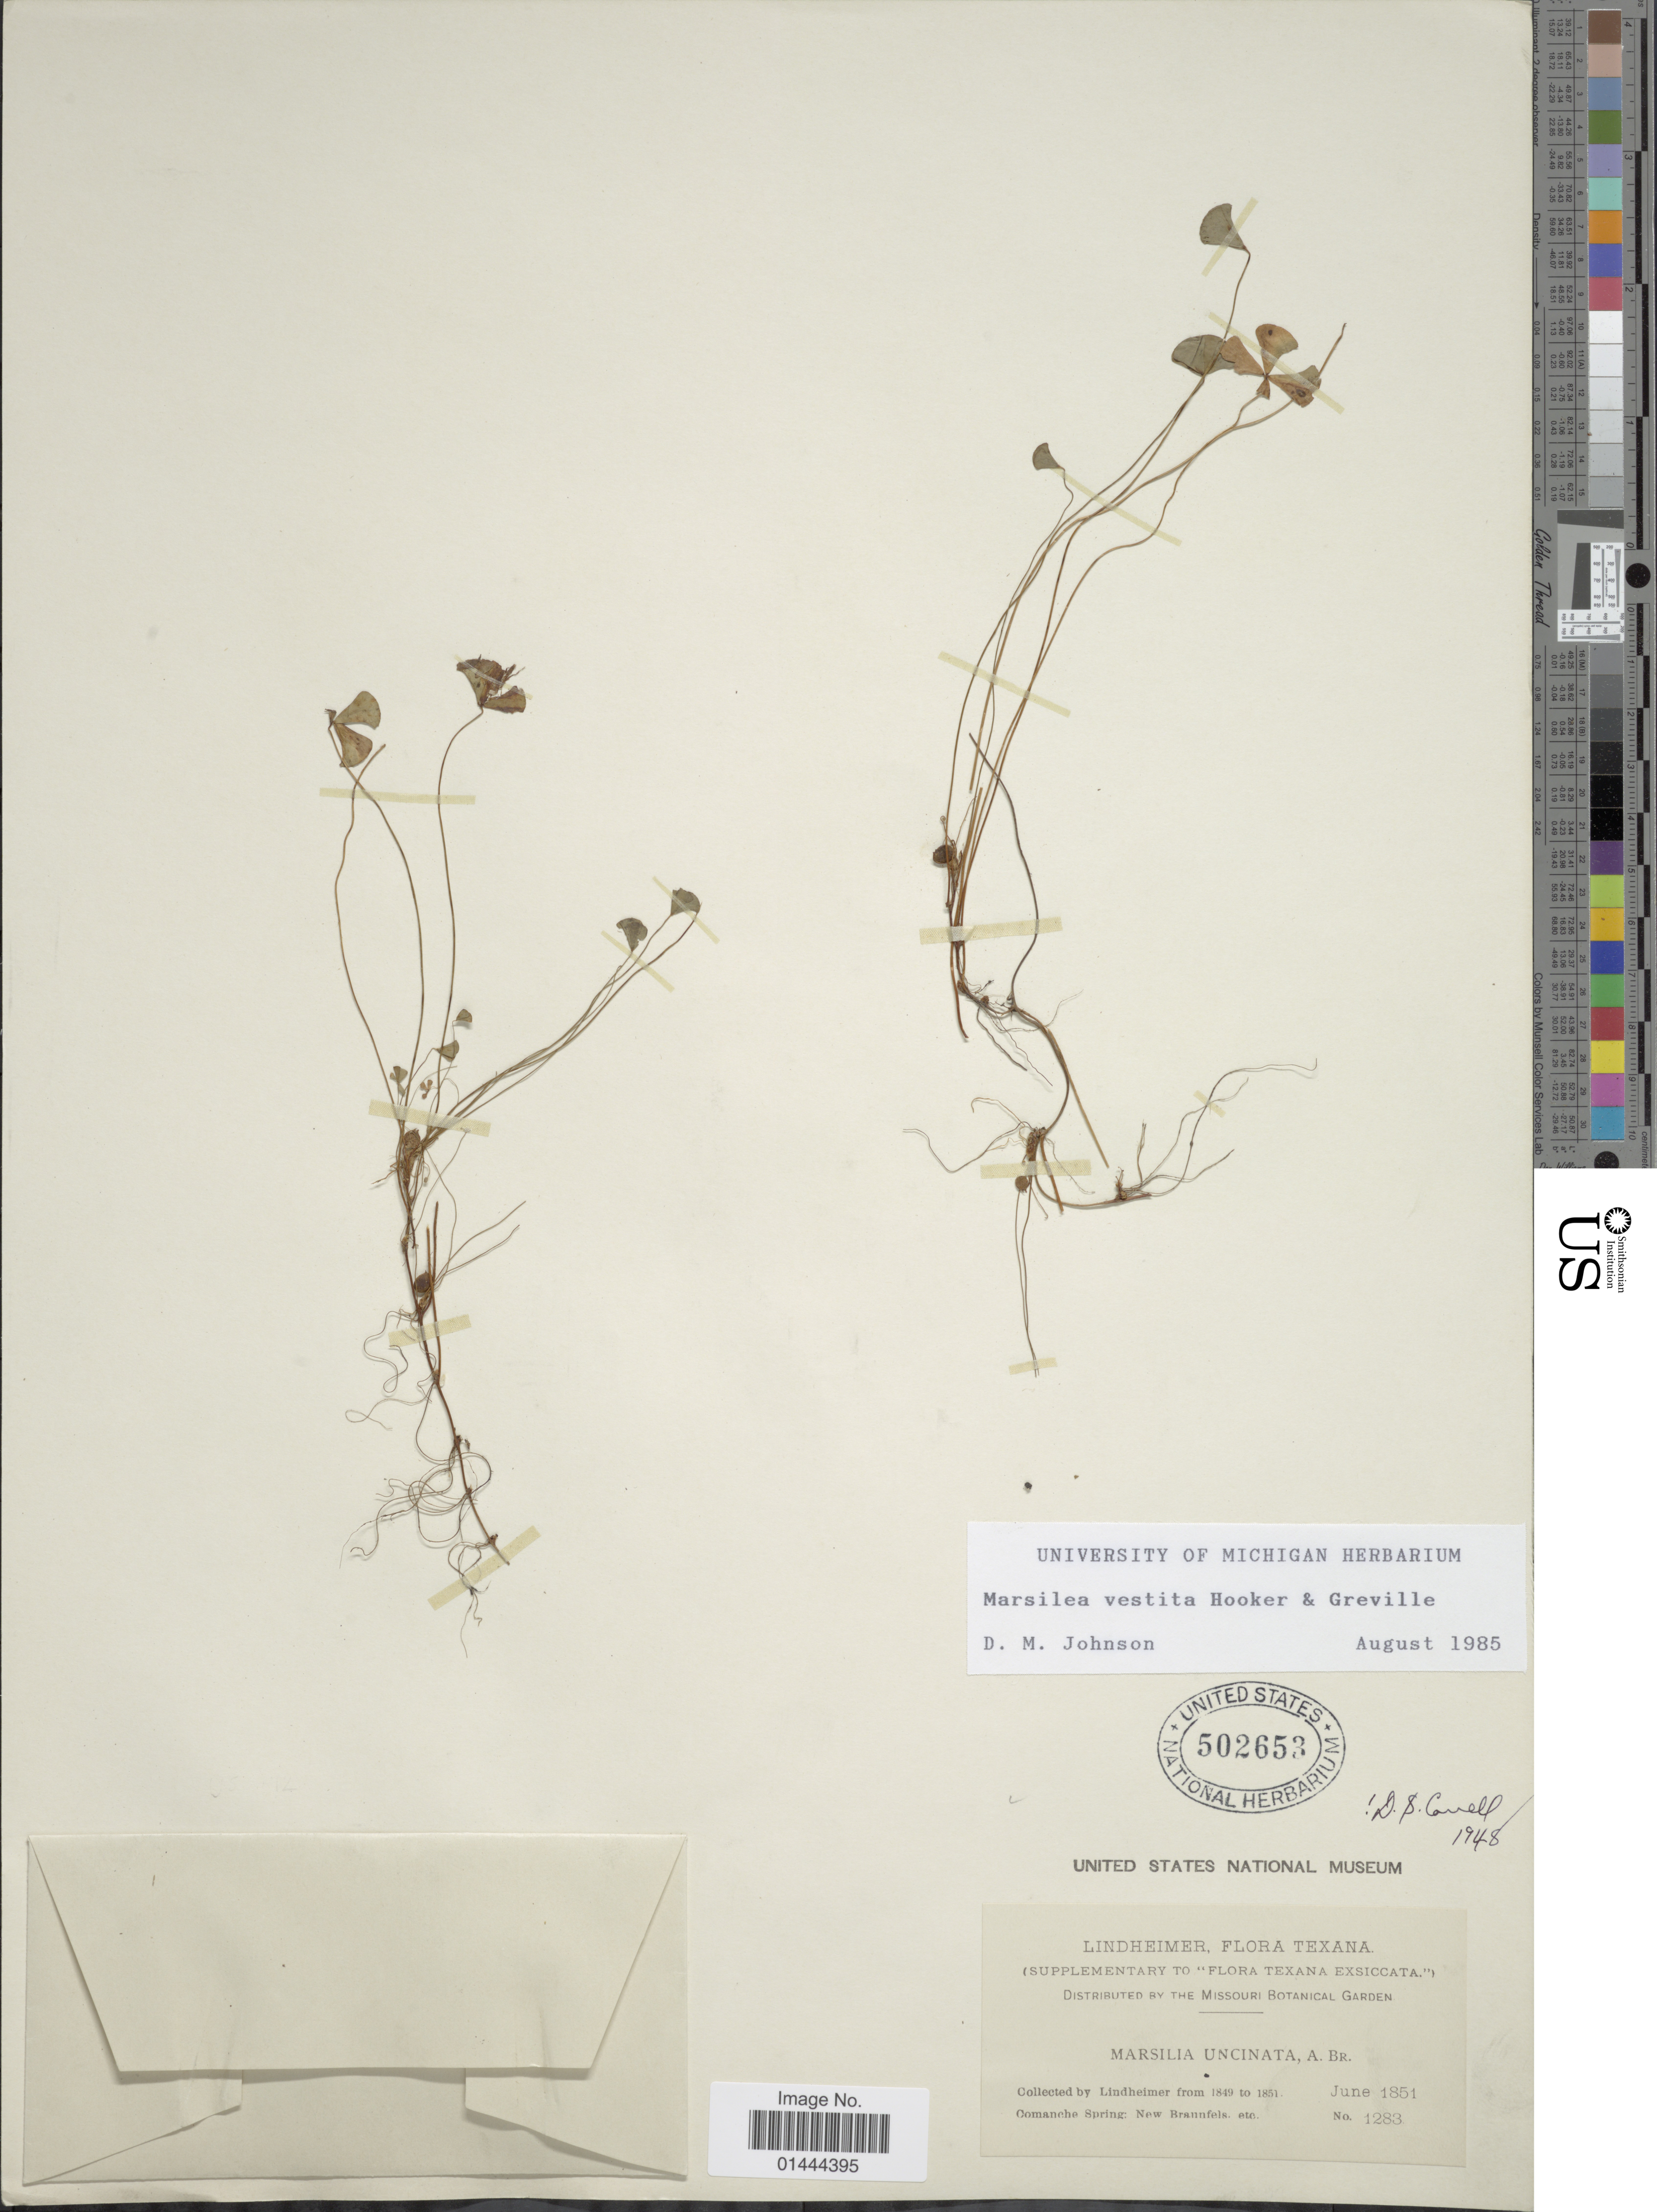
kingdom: Plantae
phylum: Tracheophyta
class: Polypodiopsida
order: Salviniales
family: Marsileaceae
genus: Marsilea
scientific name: Marsilea vestita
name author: Hook. & Grev.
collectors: F. J. Lindheimer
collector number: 1283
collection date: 1851-06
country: United States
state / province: Texas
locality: Comanche Spring: New Braunfels, etc.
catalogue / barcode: US 502653